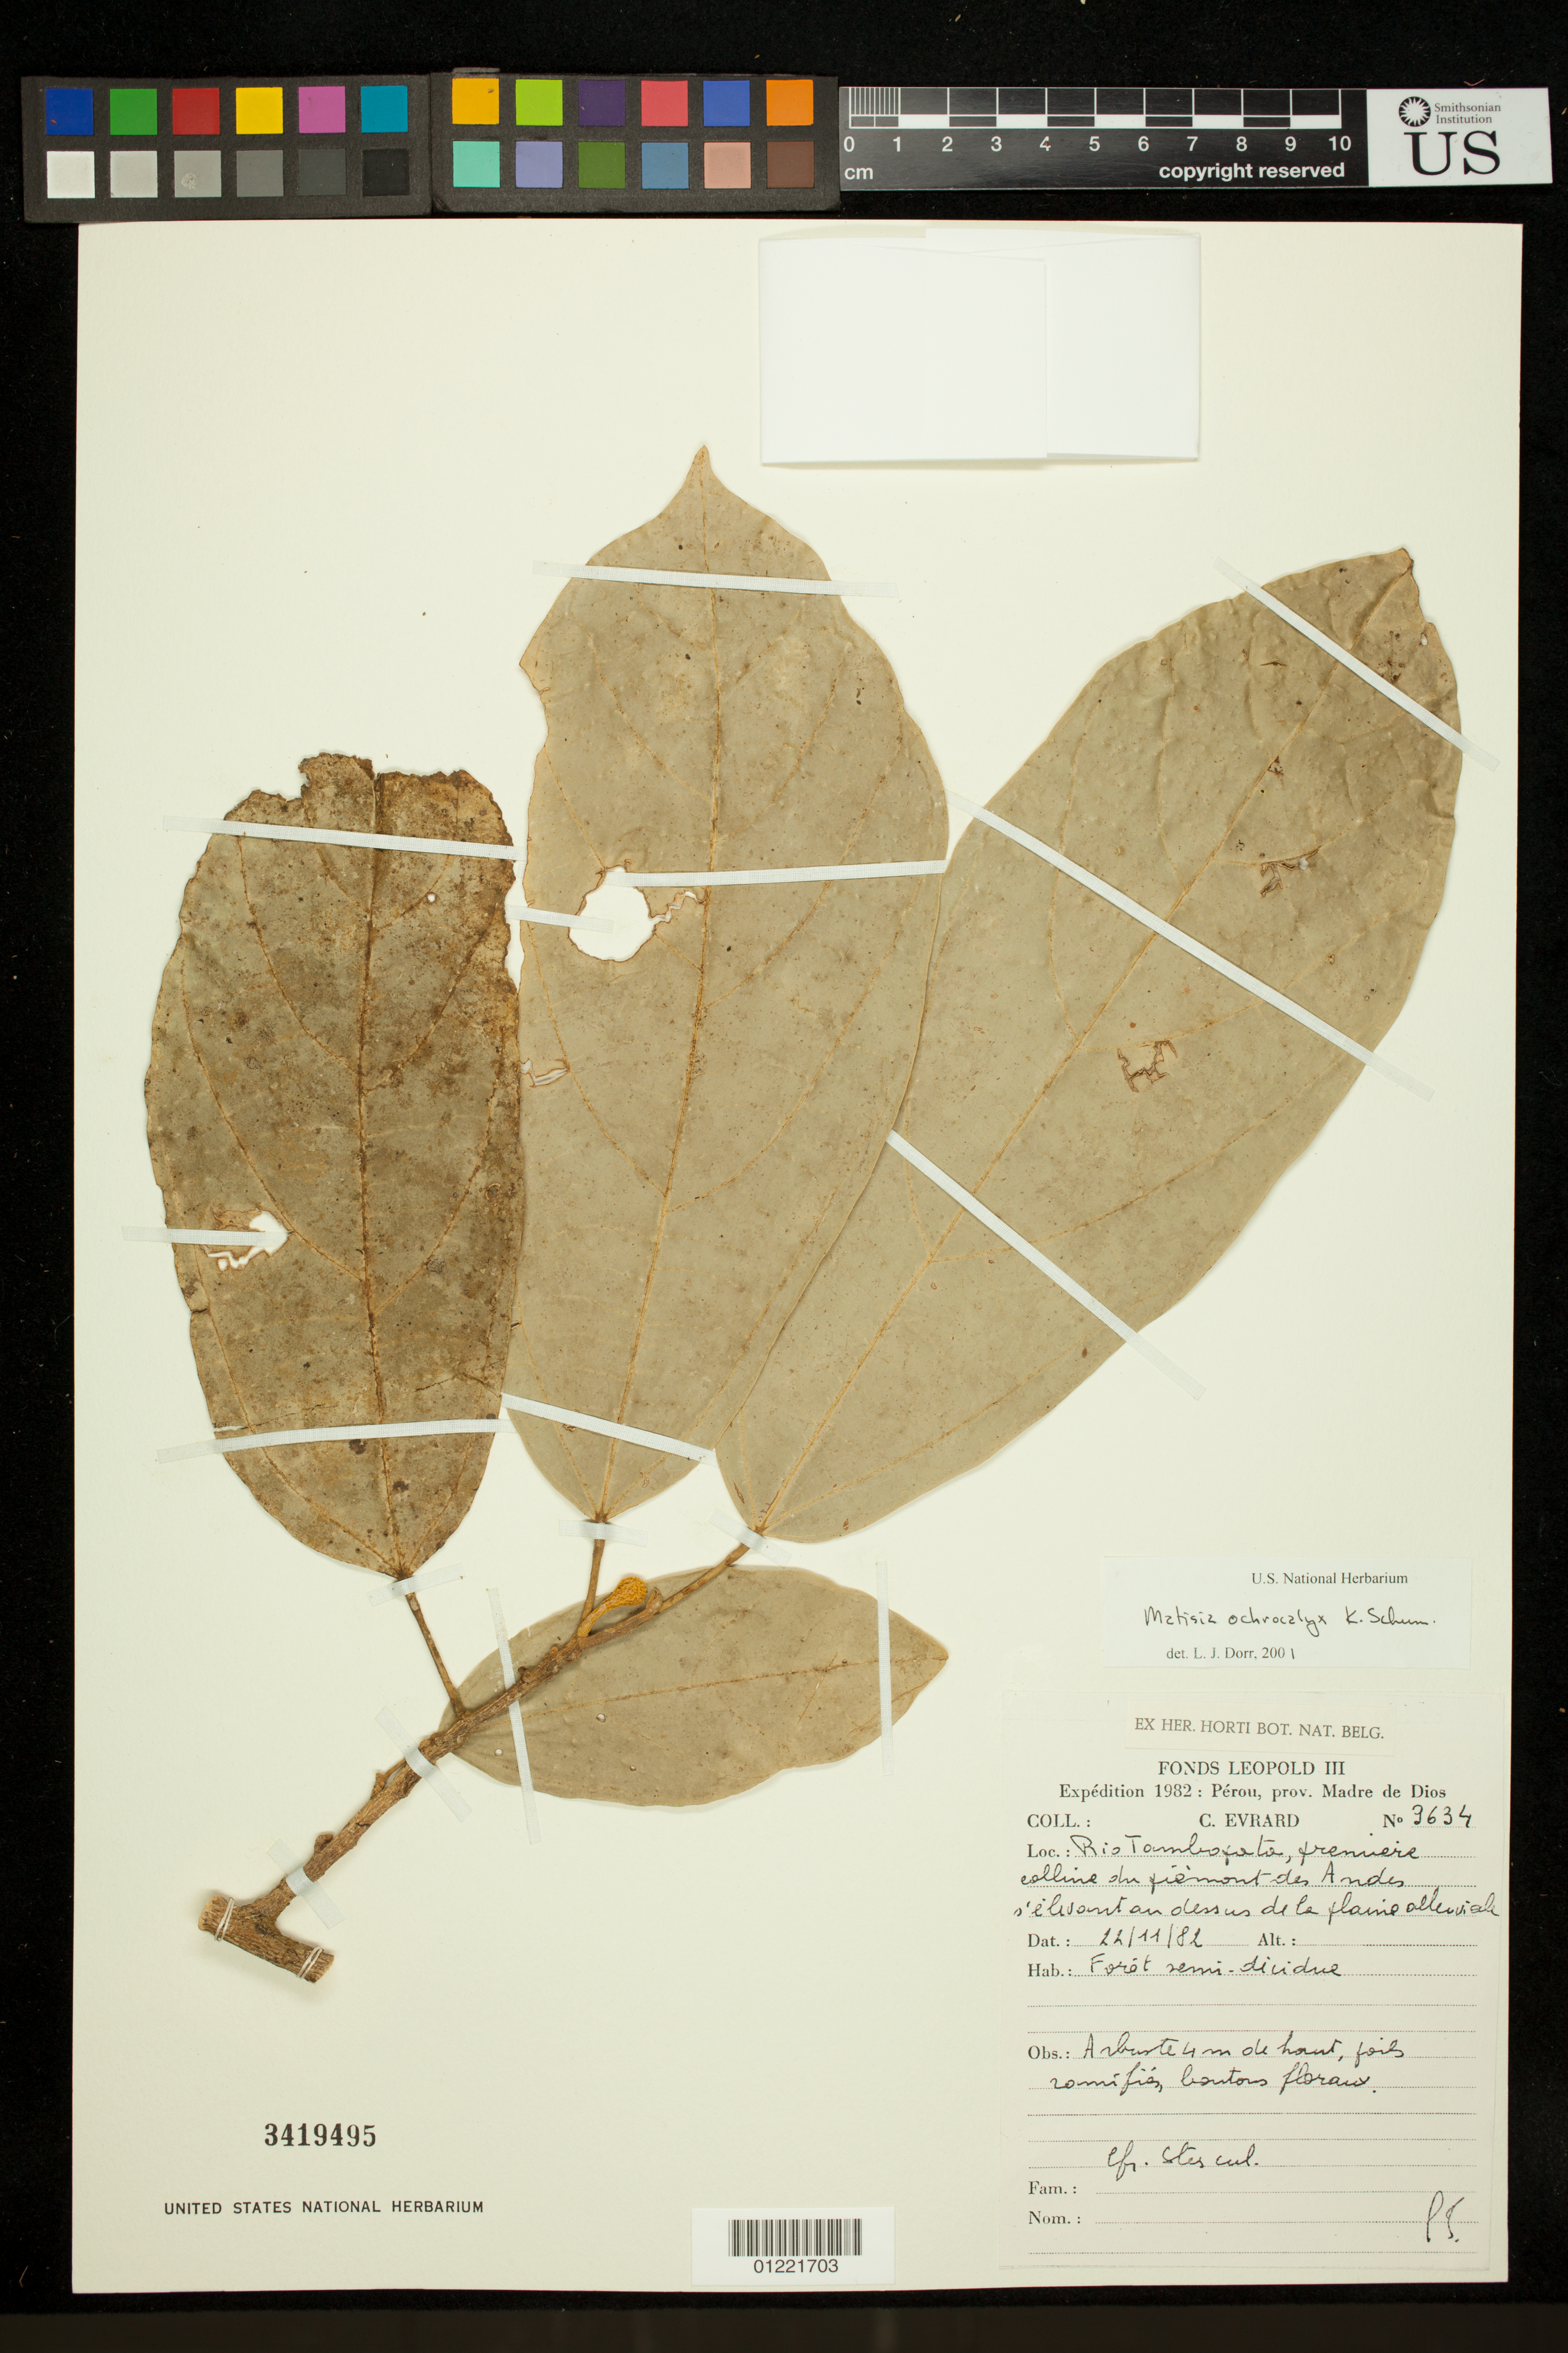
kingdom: Plantae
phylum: Tracheophyta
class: Magnoliopsida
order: Malvales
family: Malvaceae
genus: Matisia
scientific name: Matisia ochrocalyx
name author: K. Schum.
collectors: C. Evrard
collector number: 3634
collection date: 1982-11-22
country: Peru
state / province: Madre de Dios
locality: Rio Tambopata, premiere colline du piemont des Andes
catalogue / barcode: US 3419495